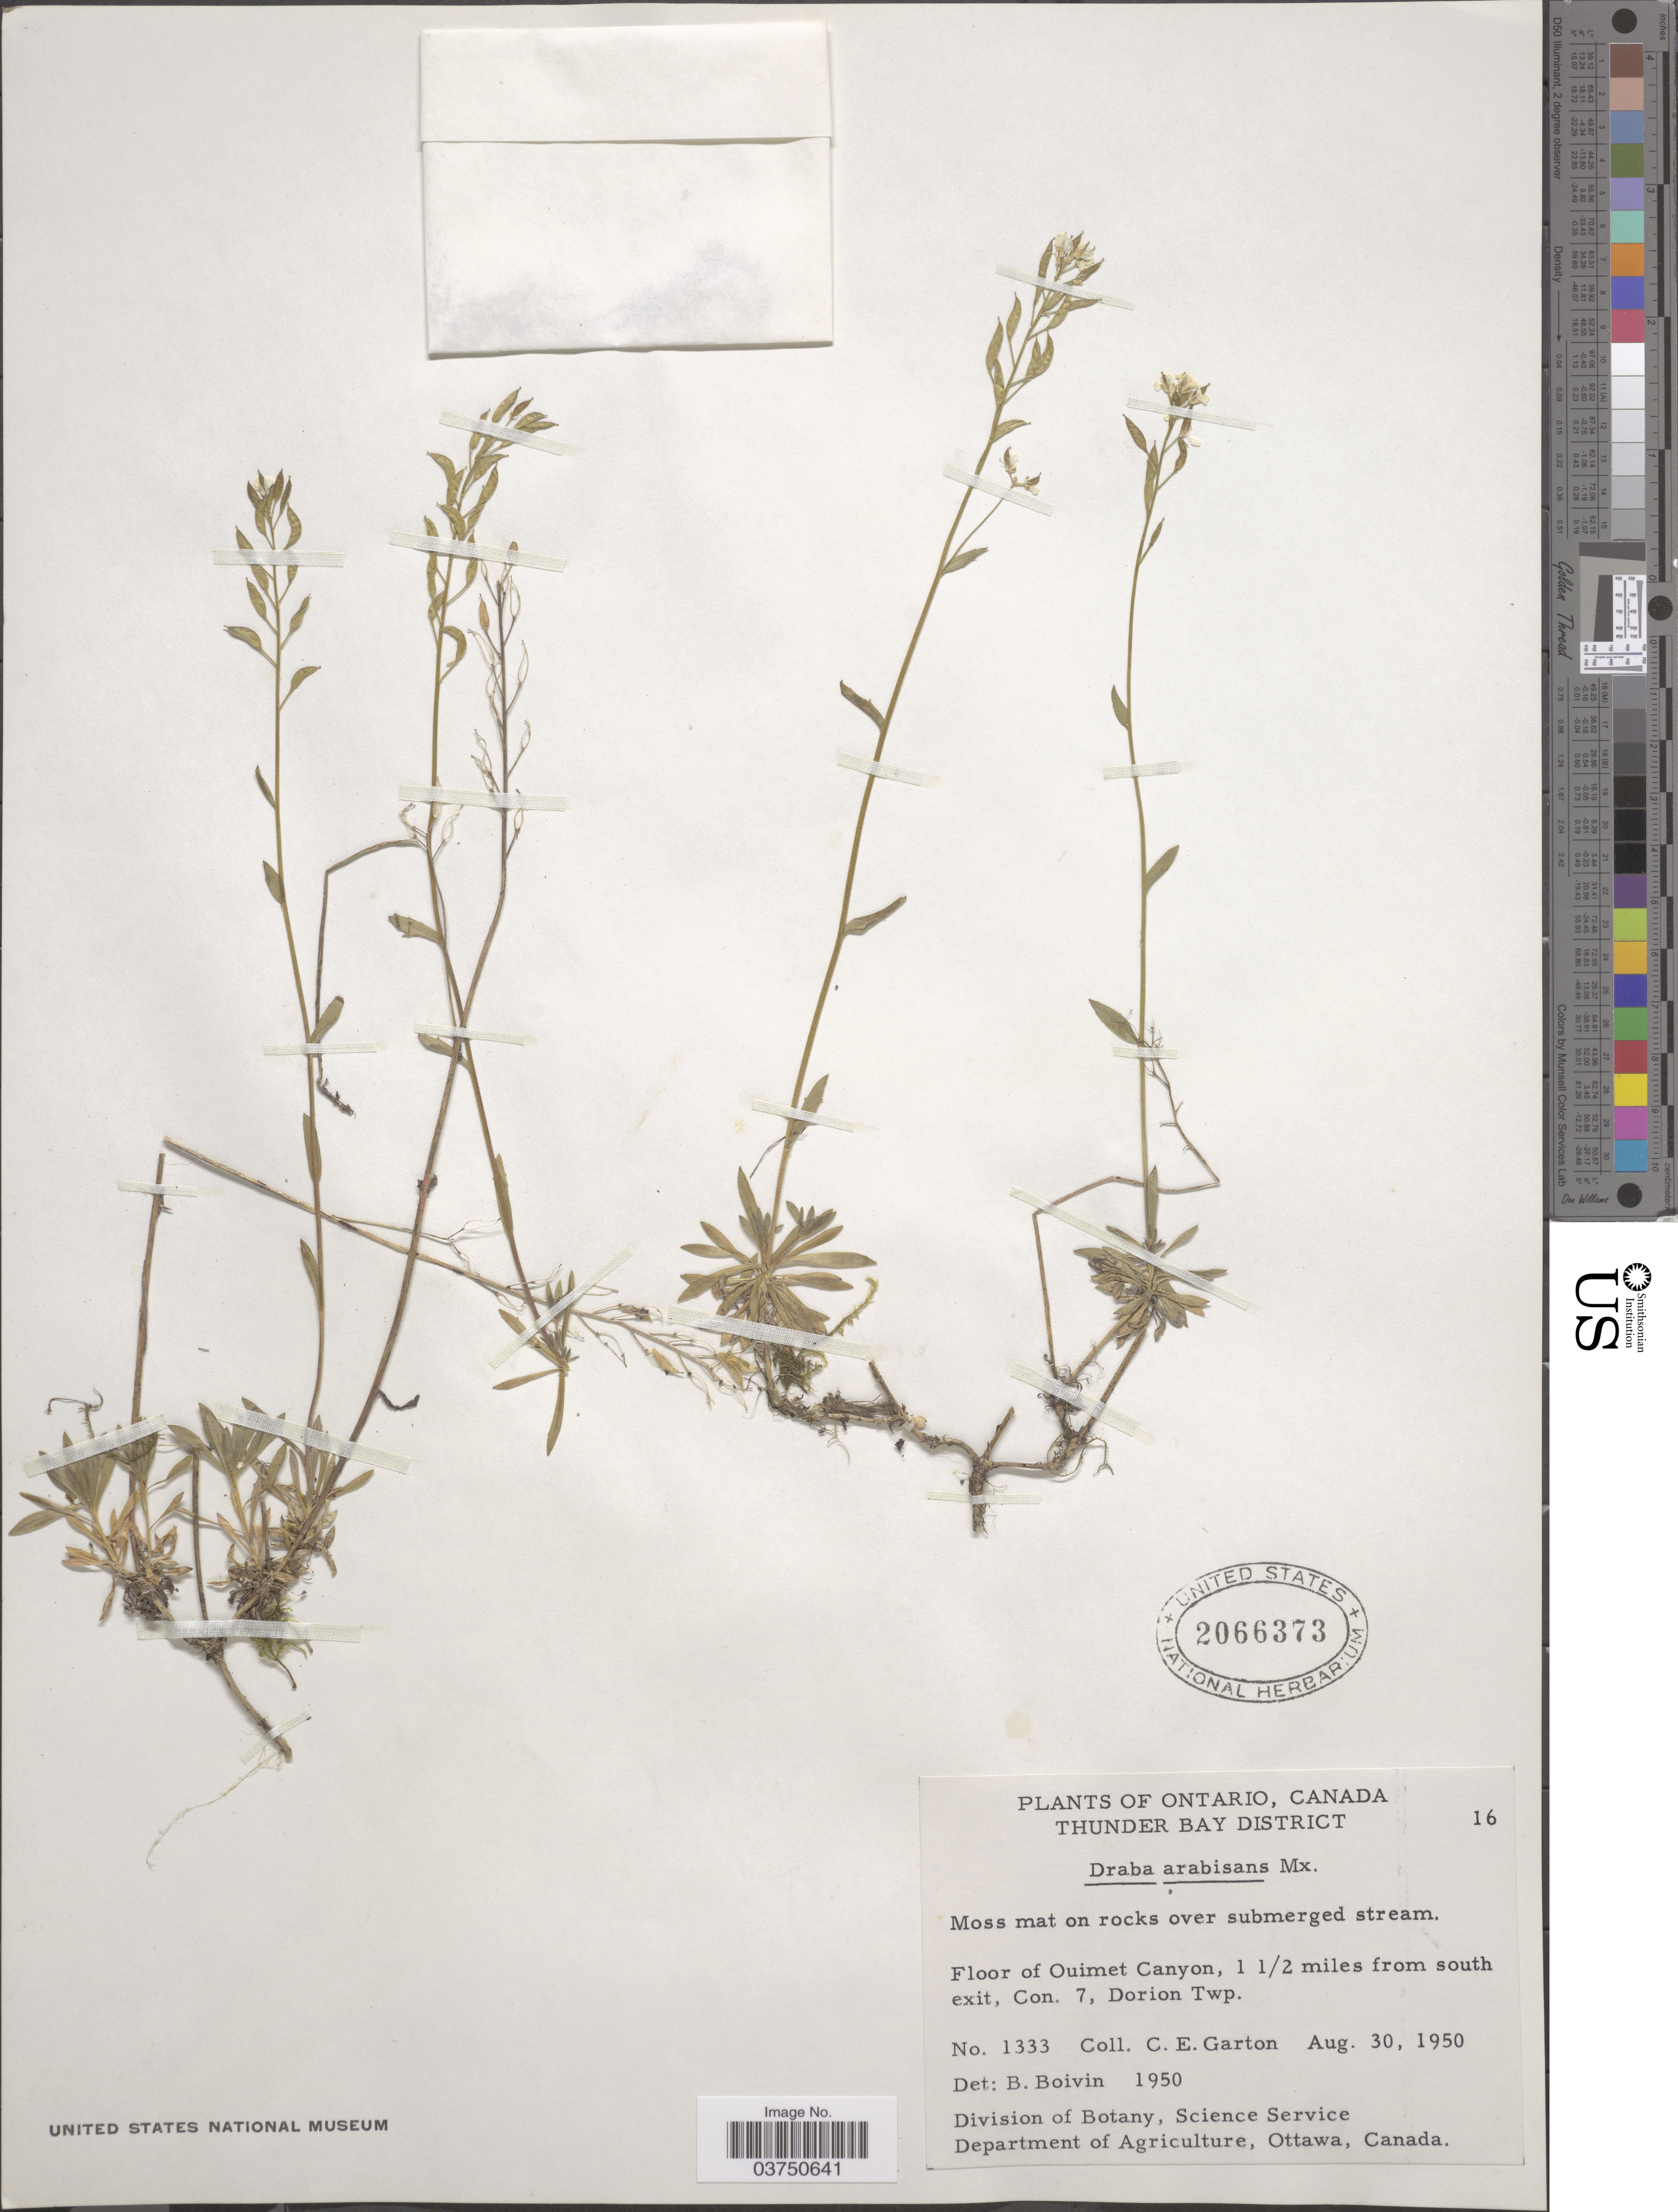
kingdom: Plantae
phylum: Tracheophyta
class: Magnoliopsida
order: Brassicales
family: Brassicaceae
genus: Draba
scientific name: Draba arabisans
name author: Michx.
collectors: C. E. Garton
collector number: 1333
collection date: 1950-08-30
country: Canada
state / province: Ontario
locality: Thunder Bay District. Floor of Ouimet Canyon, 1½ miles from south exit, Con. 7, Dorion Twp.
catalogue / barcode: US 2066373